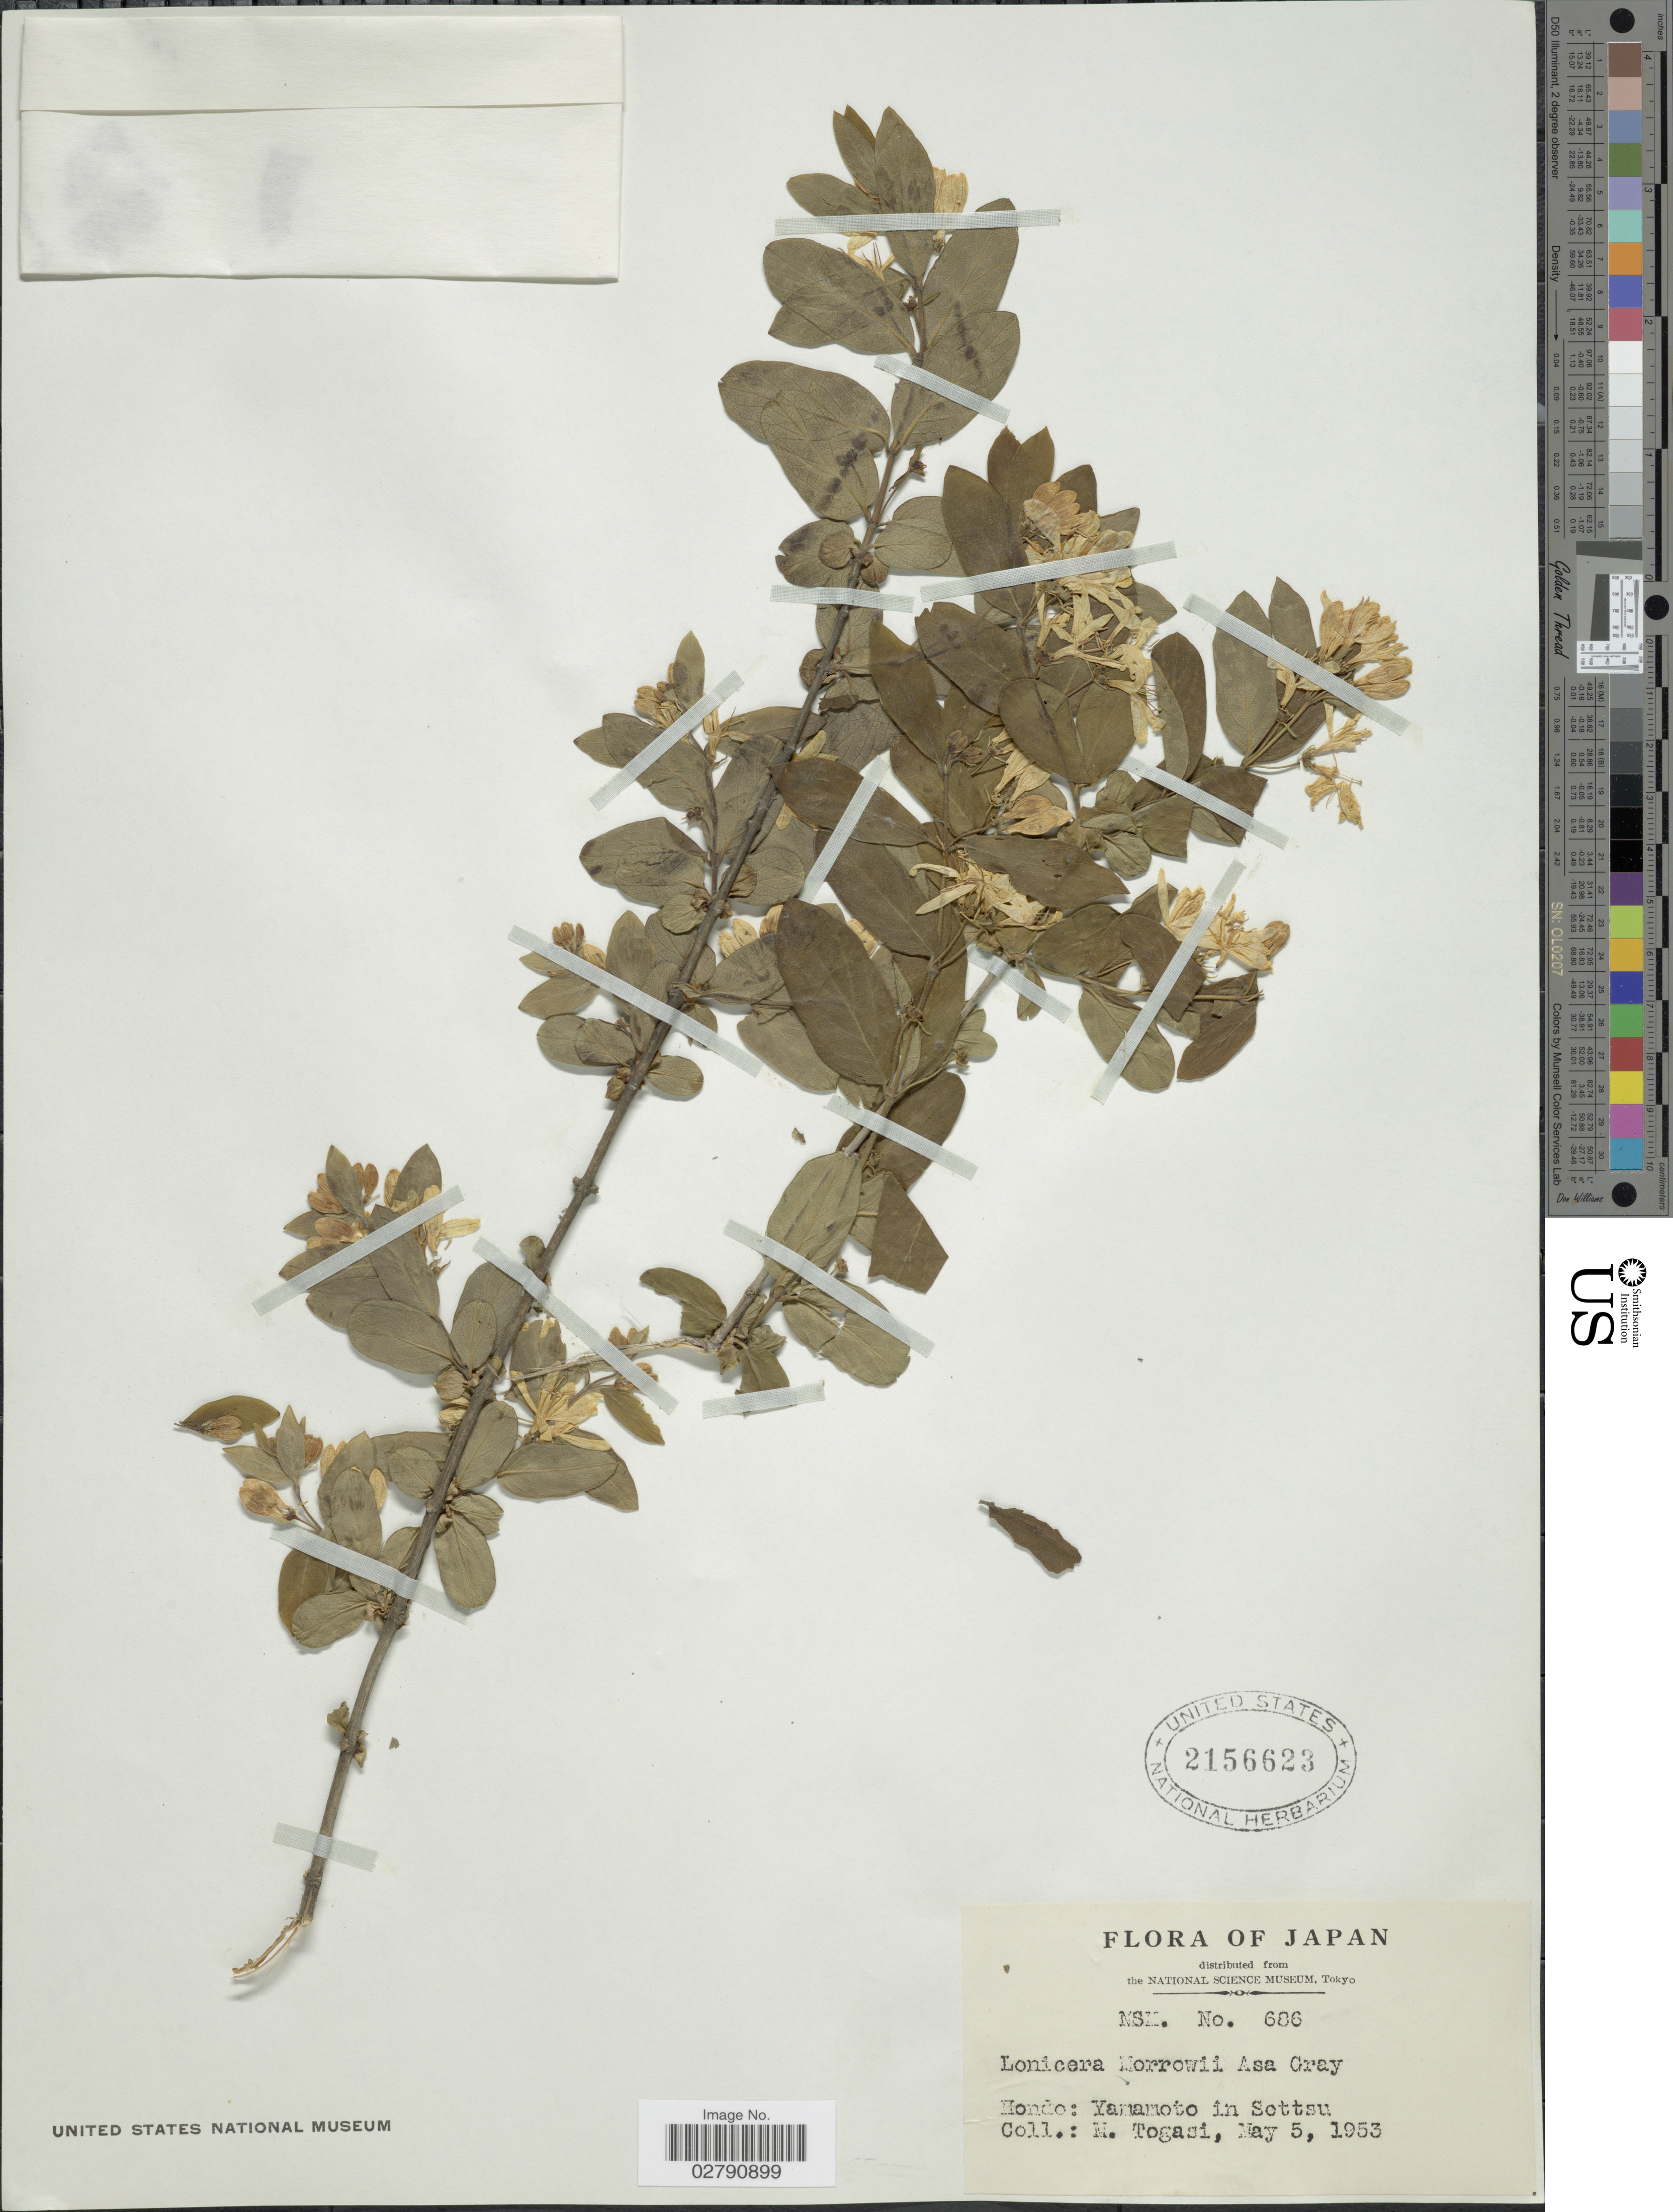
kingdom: Plantae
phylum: Tracheophyta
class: Magnoliopsida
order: Dipsacales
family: Caprifoliaceae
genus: Lonicera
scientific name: Lonicera morrowii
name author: A. Gray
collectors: M. Togasi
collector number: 606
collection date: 1953-05-05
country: Japan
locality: Hondo: Yamamoto in Settsu.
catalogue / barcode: US 2156623